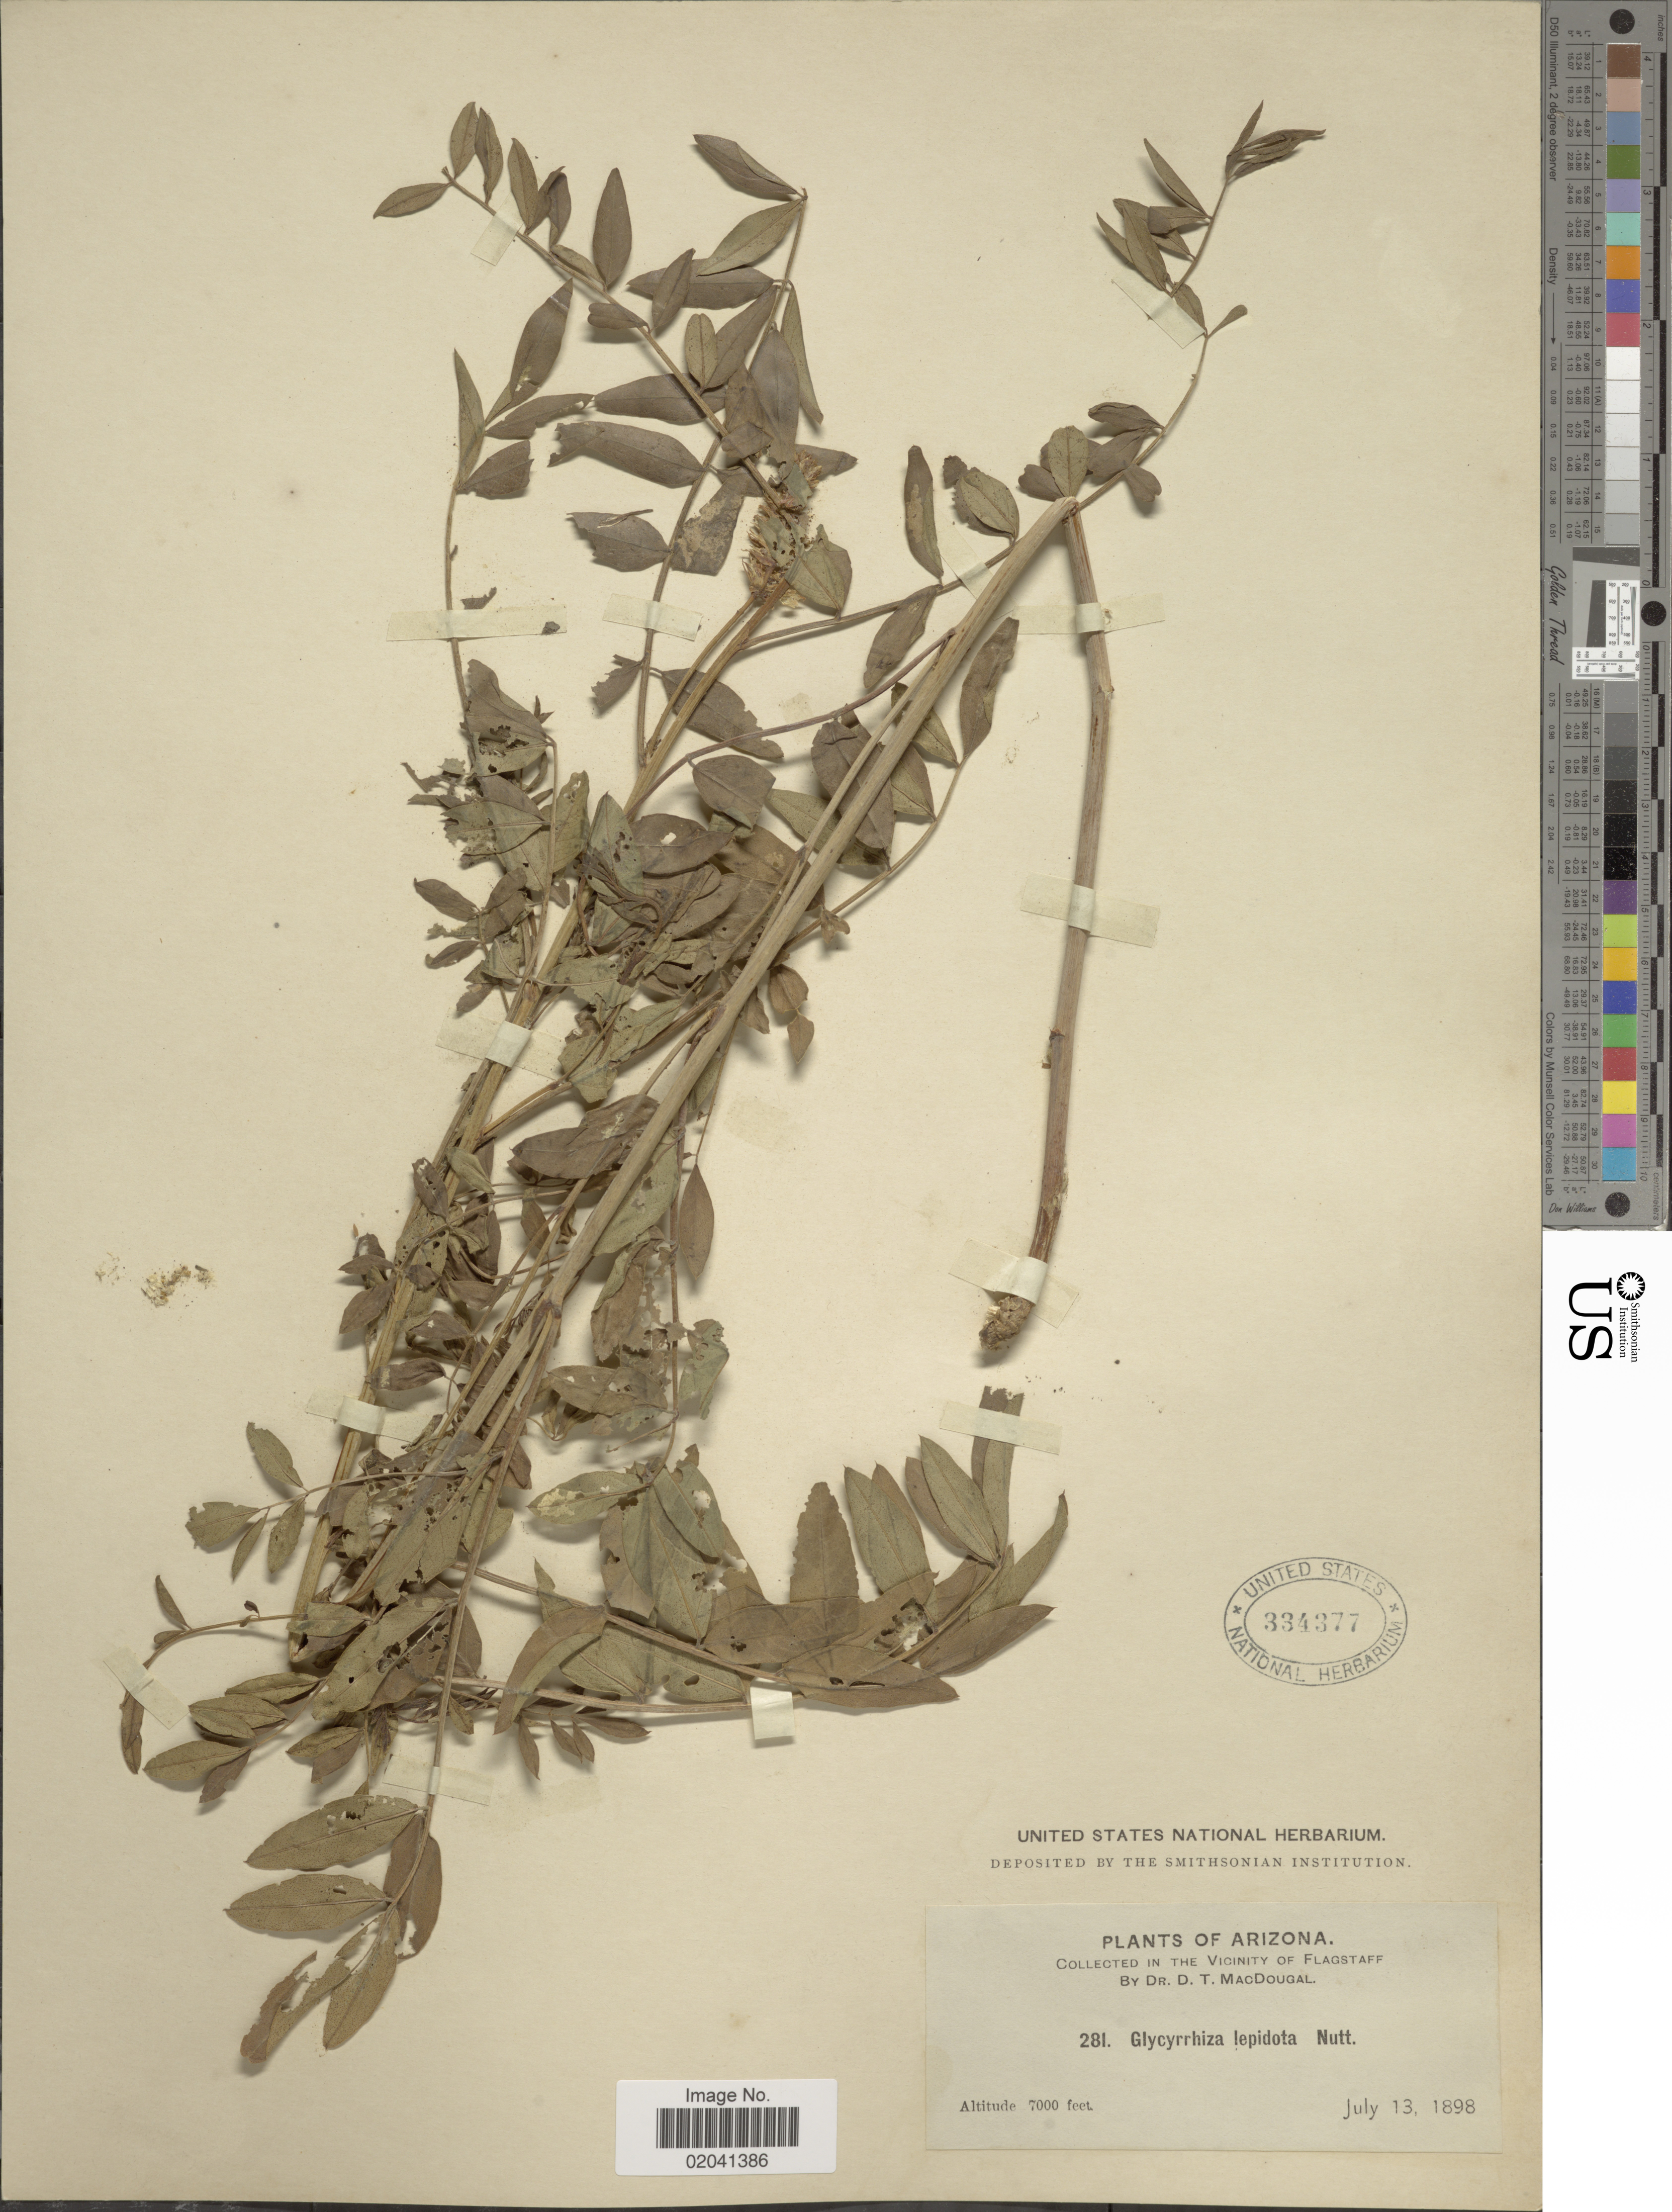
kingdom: Plantae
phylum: Tracheophyta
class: Magnoliopsida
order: Fabales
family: Fabaceae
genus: Glycyrrhiza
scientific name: Glycyrrhiza lepidota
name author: Pursh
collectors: D. T. MacDougal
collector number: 281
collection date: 1898-07-13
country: United States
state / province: Arizona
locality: Vicinity of Flagstaff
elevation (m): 2134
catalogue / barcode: US 334377